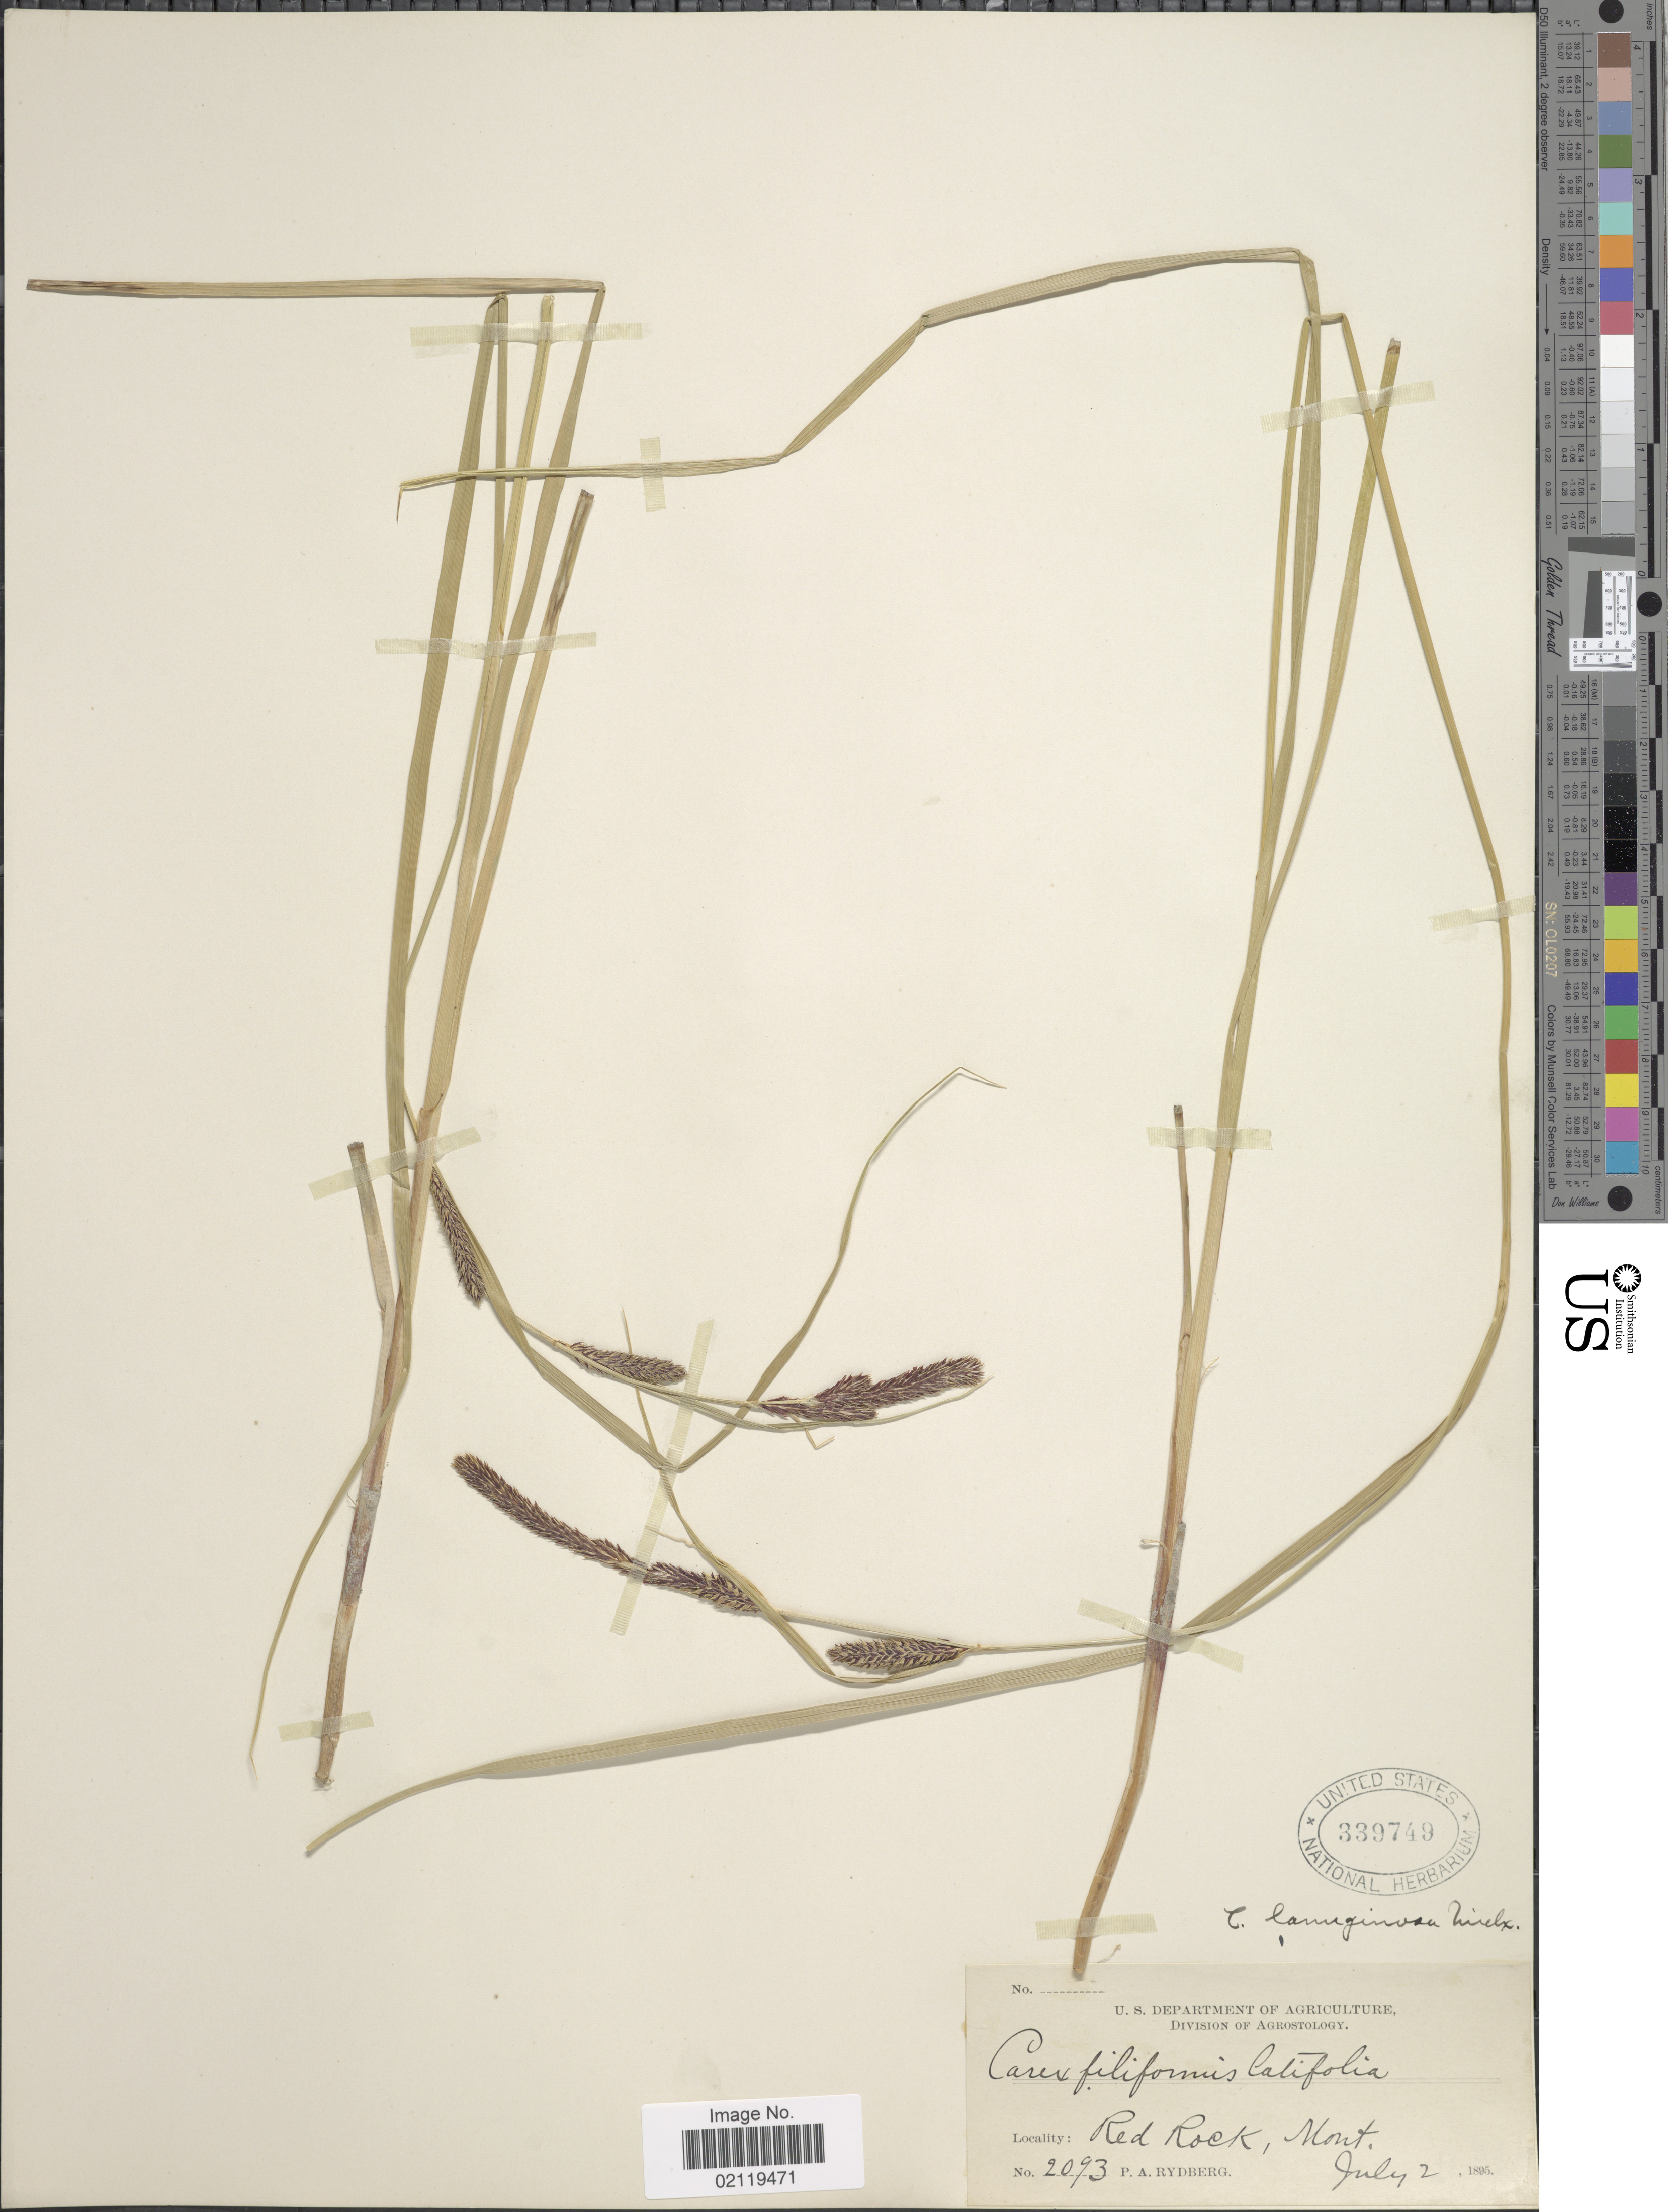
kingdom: Plantae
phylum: Tracheophyta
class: Liliopsida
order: Poales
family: Cyperaceae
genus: Carex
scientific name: Carex pellita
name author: Muhl. ex Willd.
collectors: P. A. Rydberg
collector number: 2093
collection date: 1895-07-02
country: United States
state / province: Montana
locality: Red Rock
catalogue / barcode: US 339749